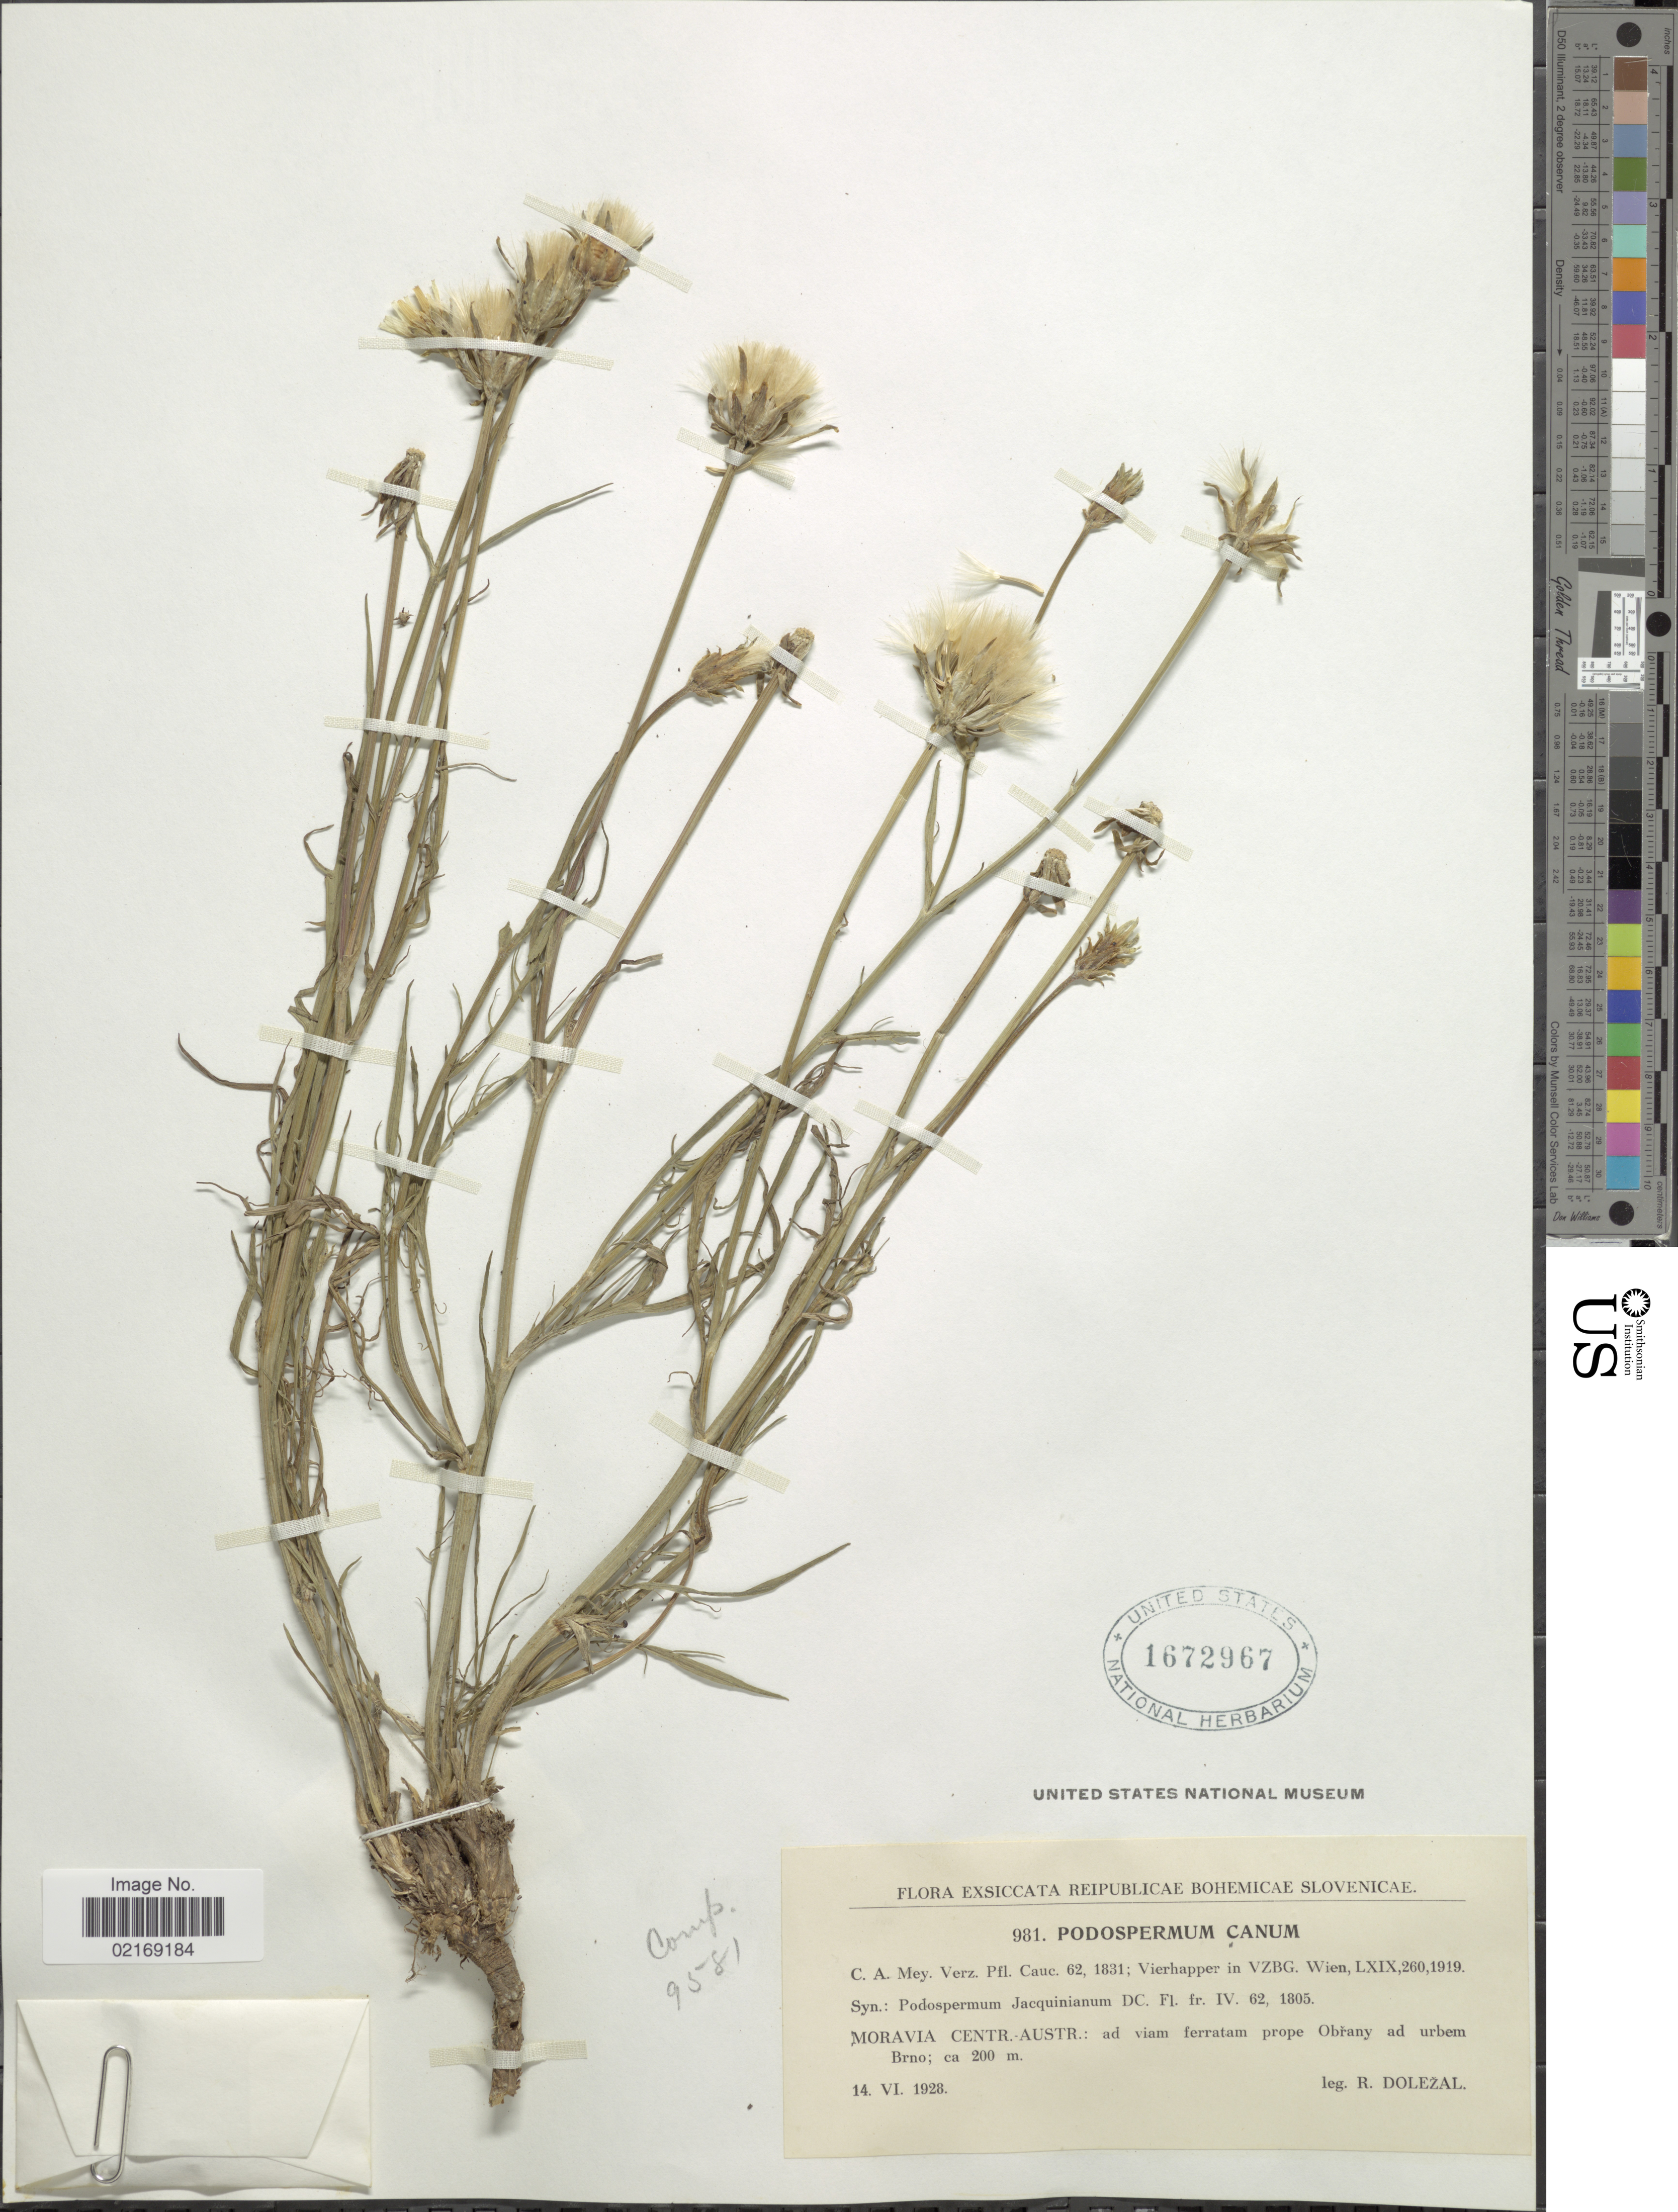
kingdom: Plantae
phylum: Tracheophyta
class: Magnoliopsida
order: Asterales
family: Asteraceae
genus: Podospermum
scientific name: Podospermum canum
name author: C.A. Mey.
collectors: R. Dolezal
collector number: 981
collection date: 1928-06-14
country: Slovakia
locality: Reipublicae Bohemicae Slovenicae. Moravia Centr.-Austr.: prope Obrany ad urbem Brno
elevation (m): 200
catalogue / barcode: US 1672967